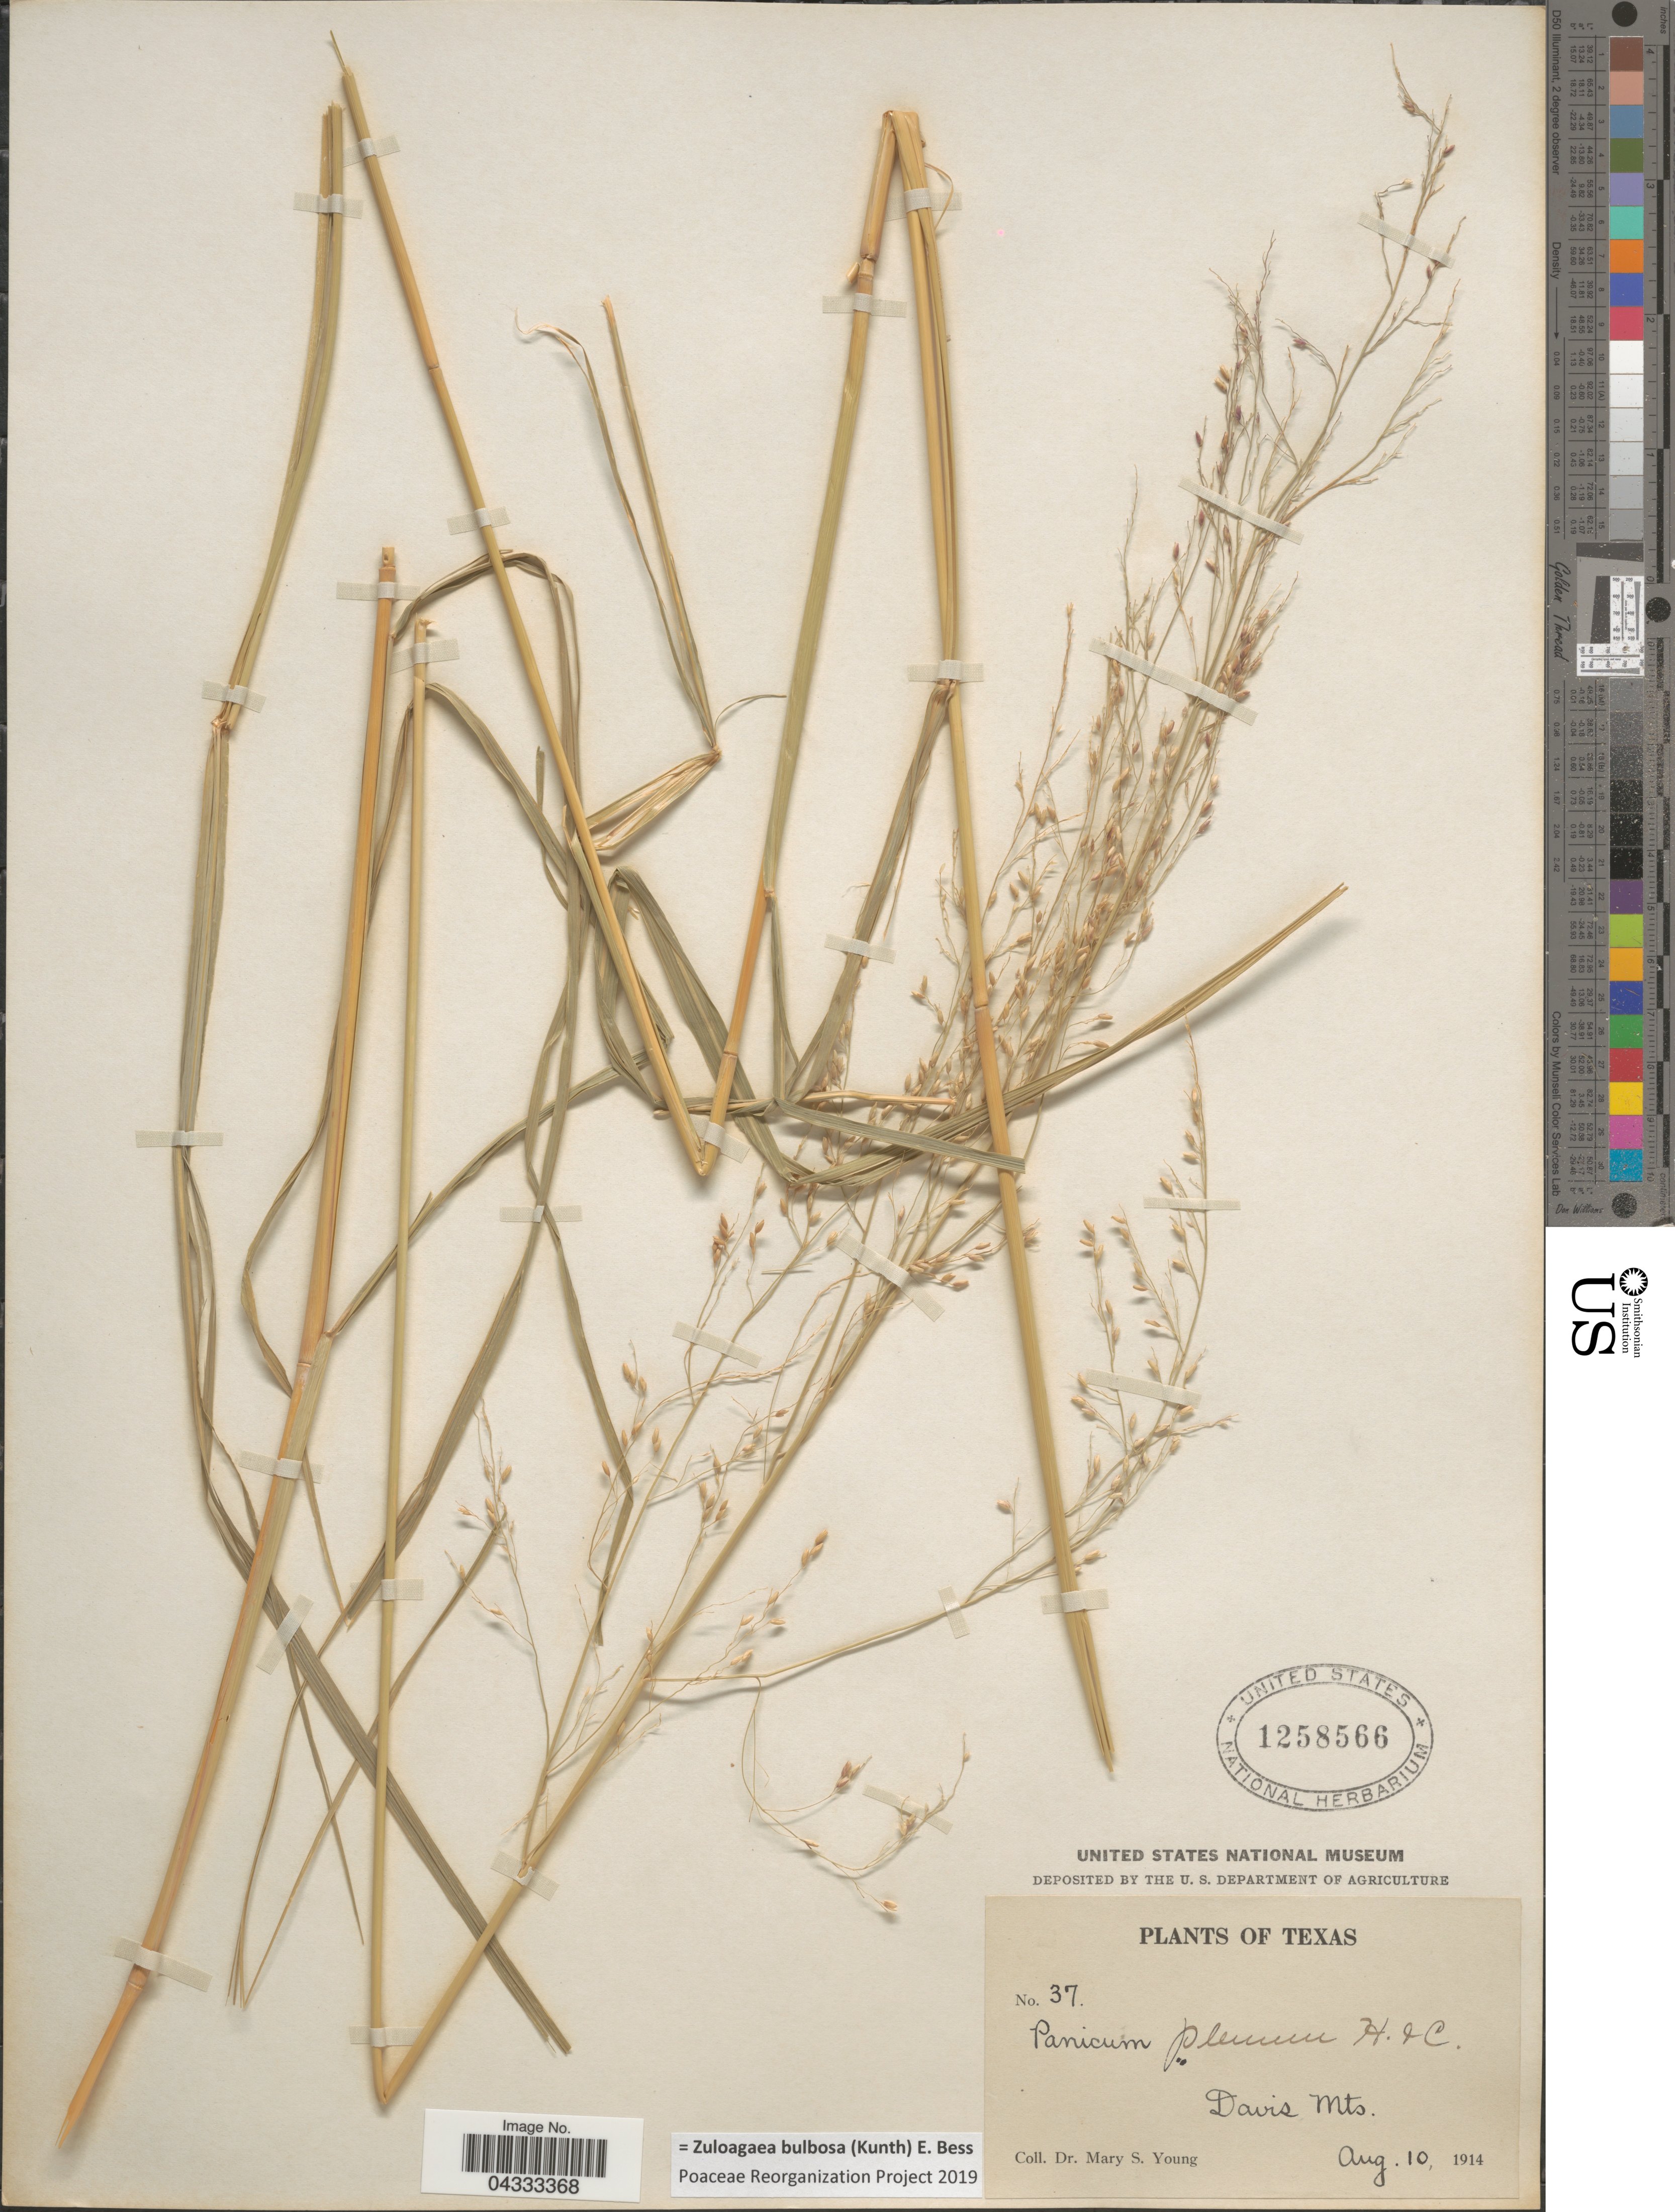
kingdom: Plantae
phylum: Tracheophyta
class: Liliopsida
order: Poales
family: Poaceae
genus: Zuloagaea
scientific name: Zuloagaea bulbosa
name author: (Kunth) E. Bess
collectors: M. Young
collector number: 37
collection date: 1914-08-10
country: United States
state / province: Texas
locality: Davis Mts.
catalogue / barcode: US 1258566